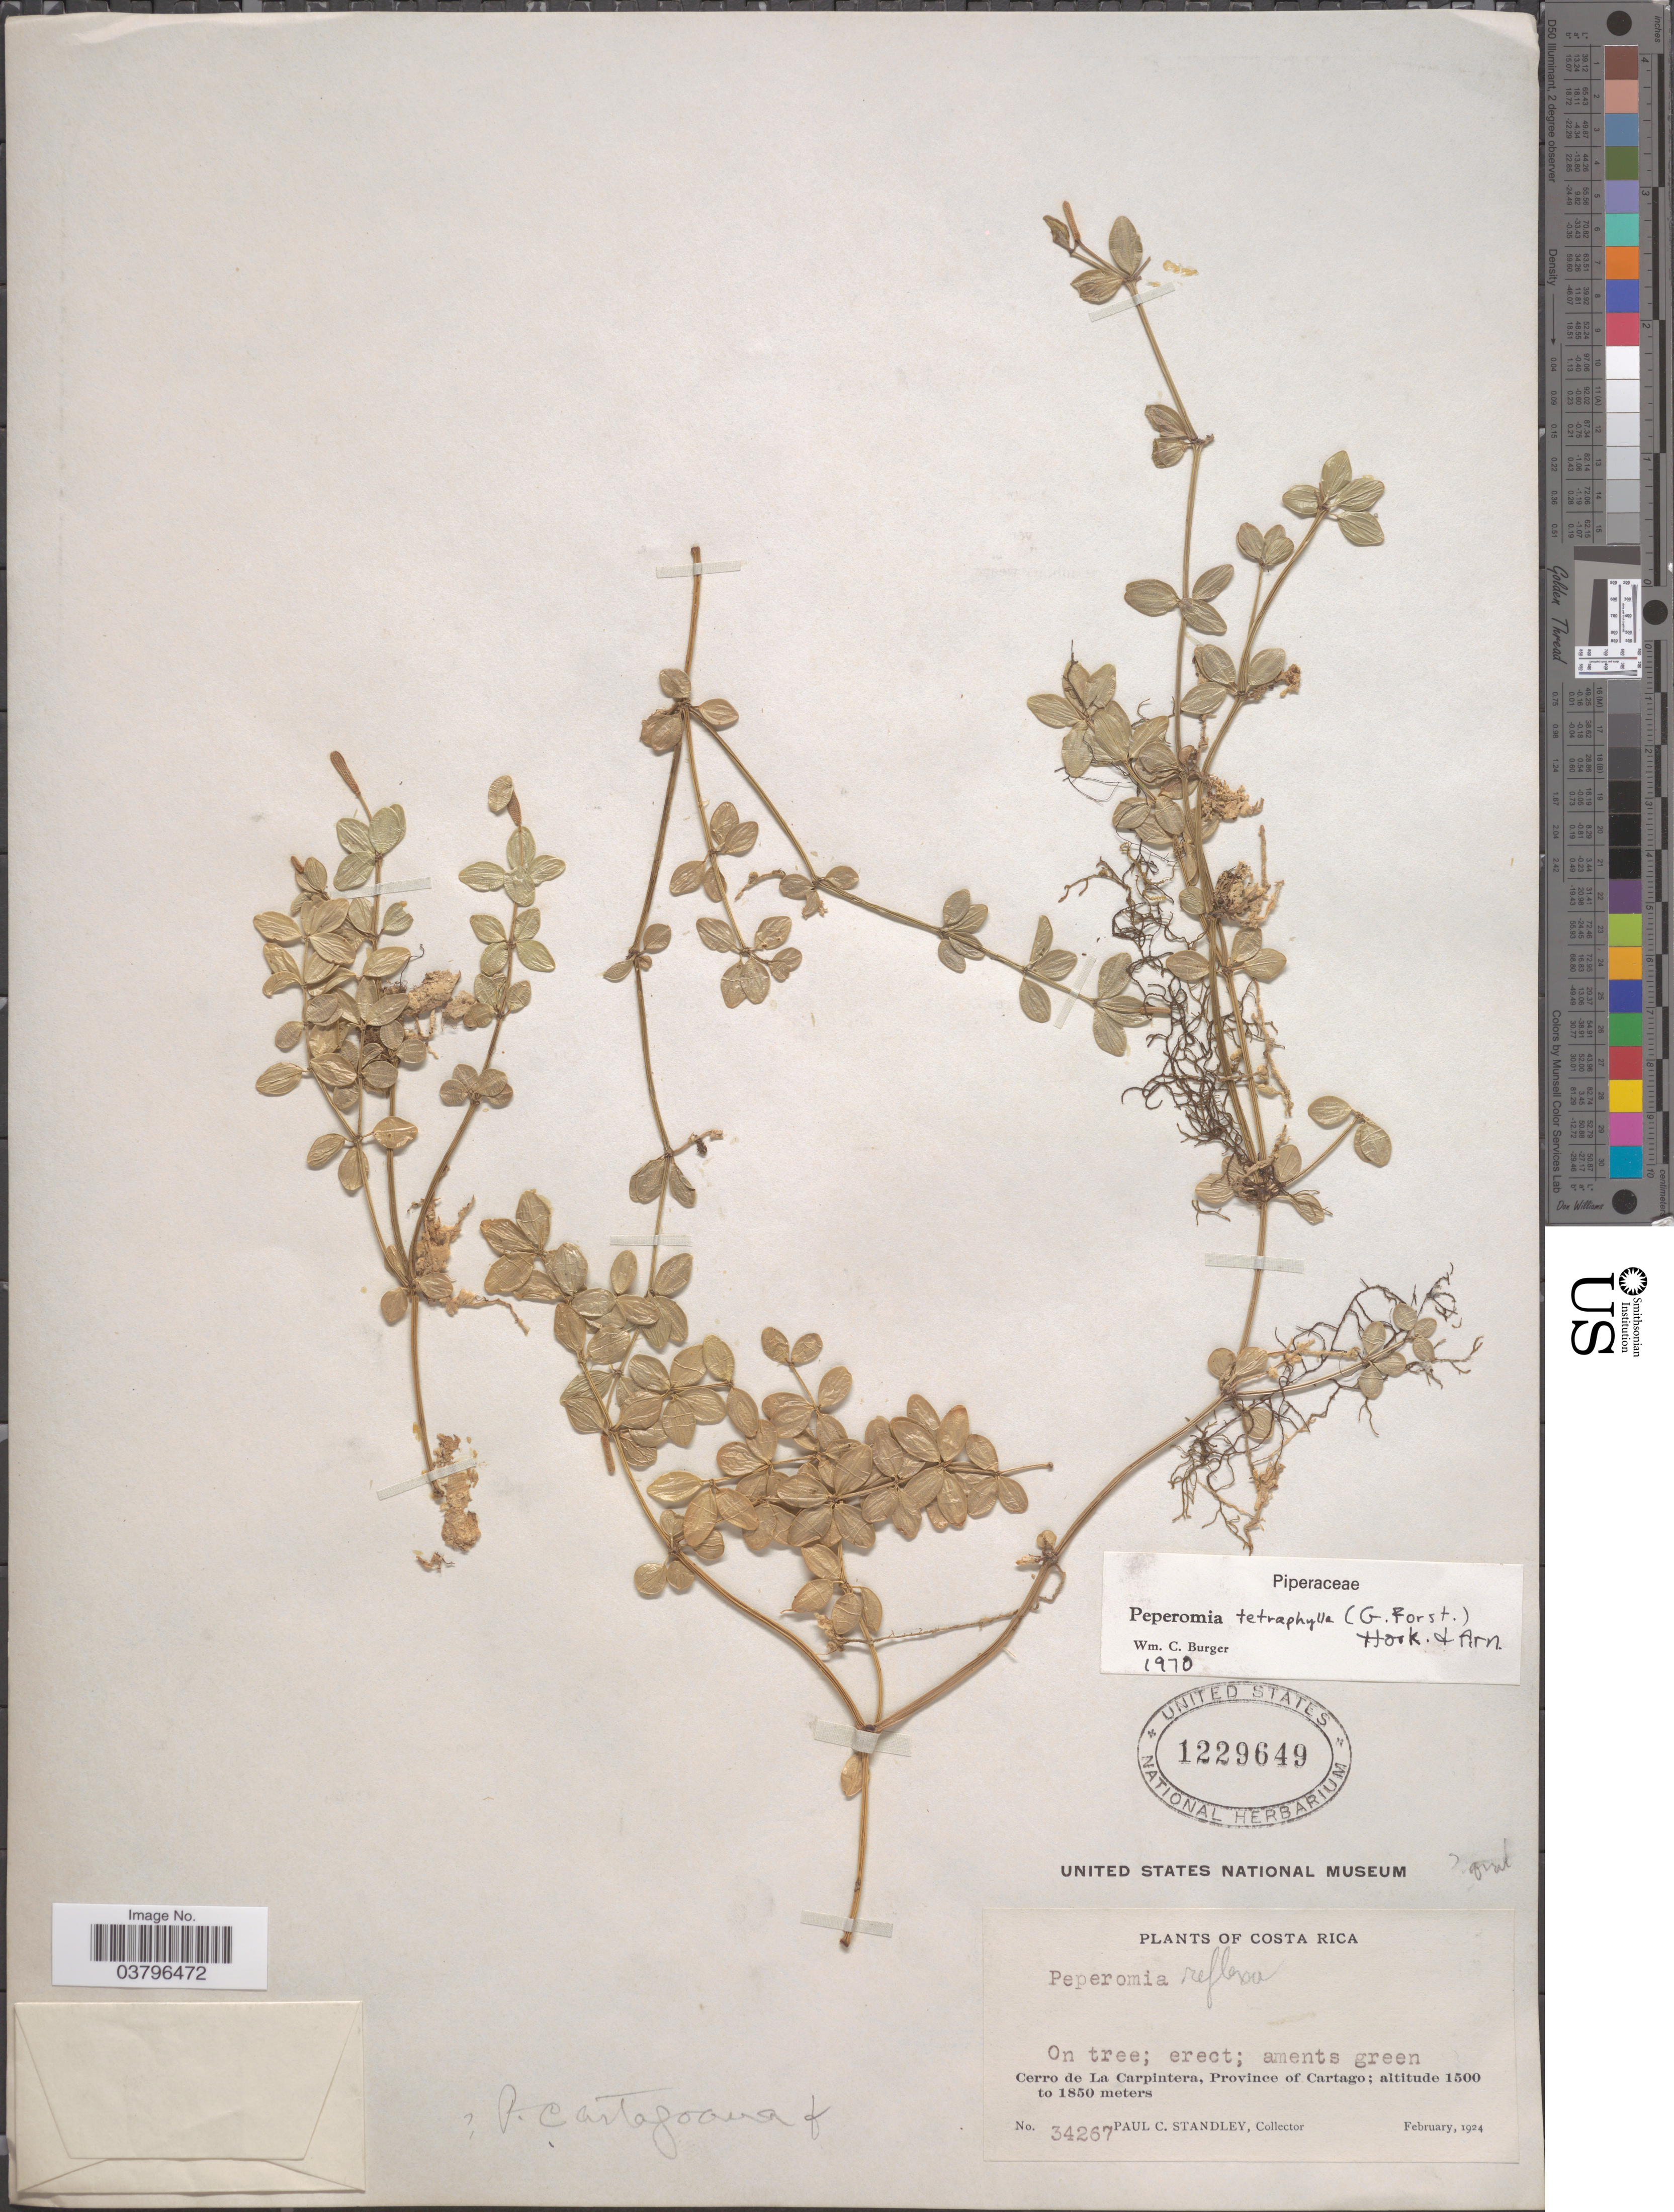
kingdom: Plantae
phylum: Tracheophyta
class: Magnoliopsida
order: Piperales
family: Piperaceae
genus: Peperomia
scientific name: Peperomia tetraphylla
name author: (G. Forst.) Hook. & Arn.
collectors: P. C. Standley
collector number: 34267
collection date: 1924-02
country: Costa Rica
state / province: Cartago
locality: Cerro de La Carpintera.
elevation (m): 1500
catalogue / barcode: US 1229649